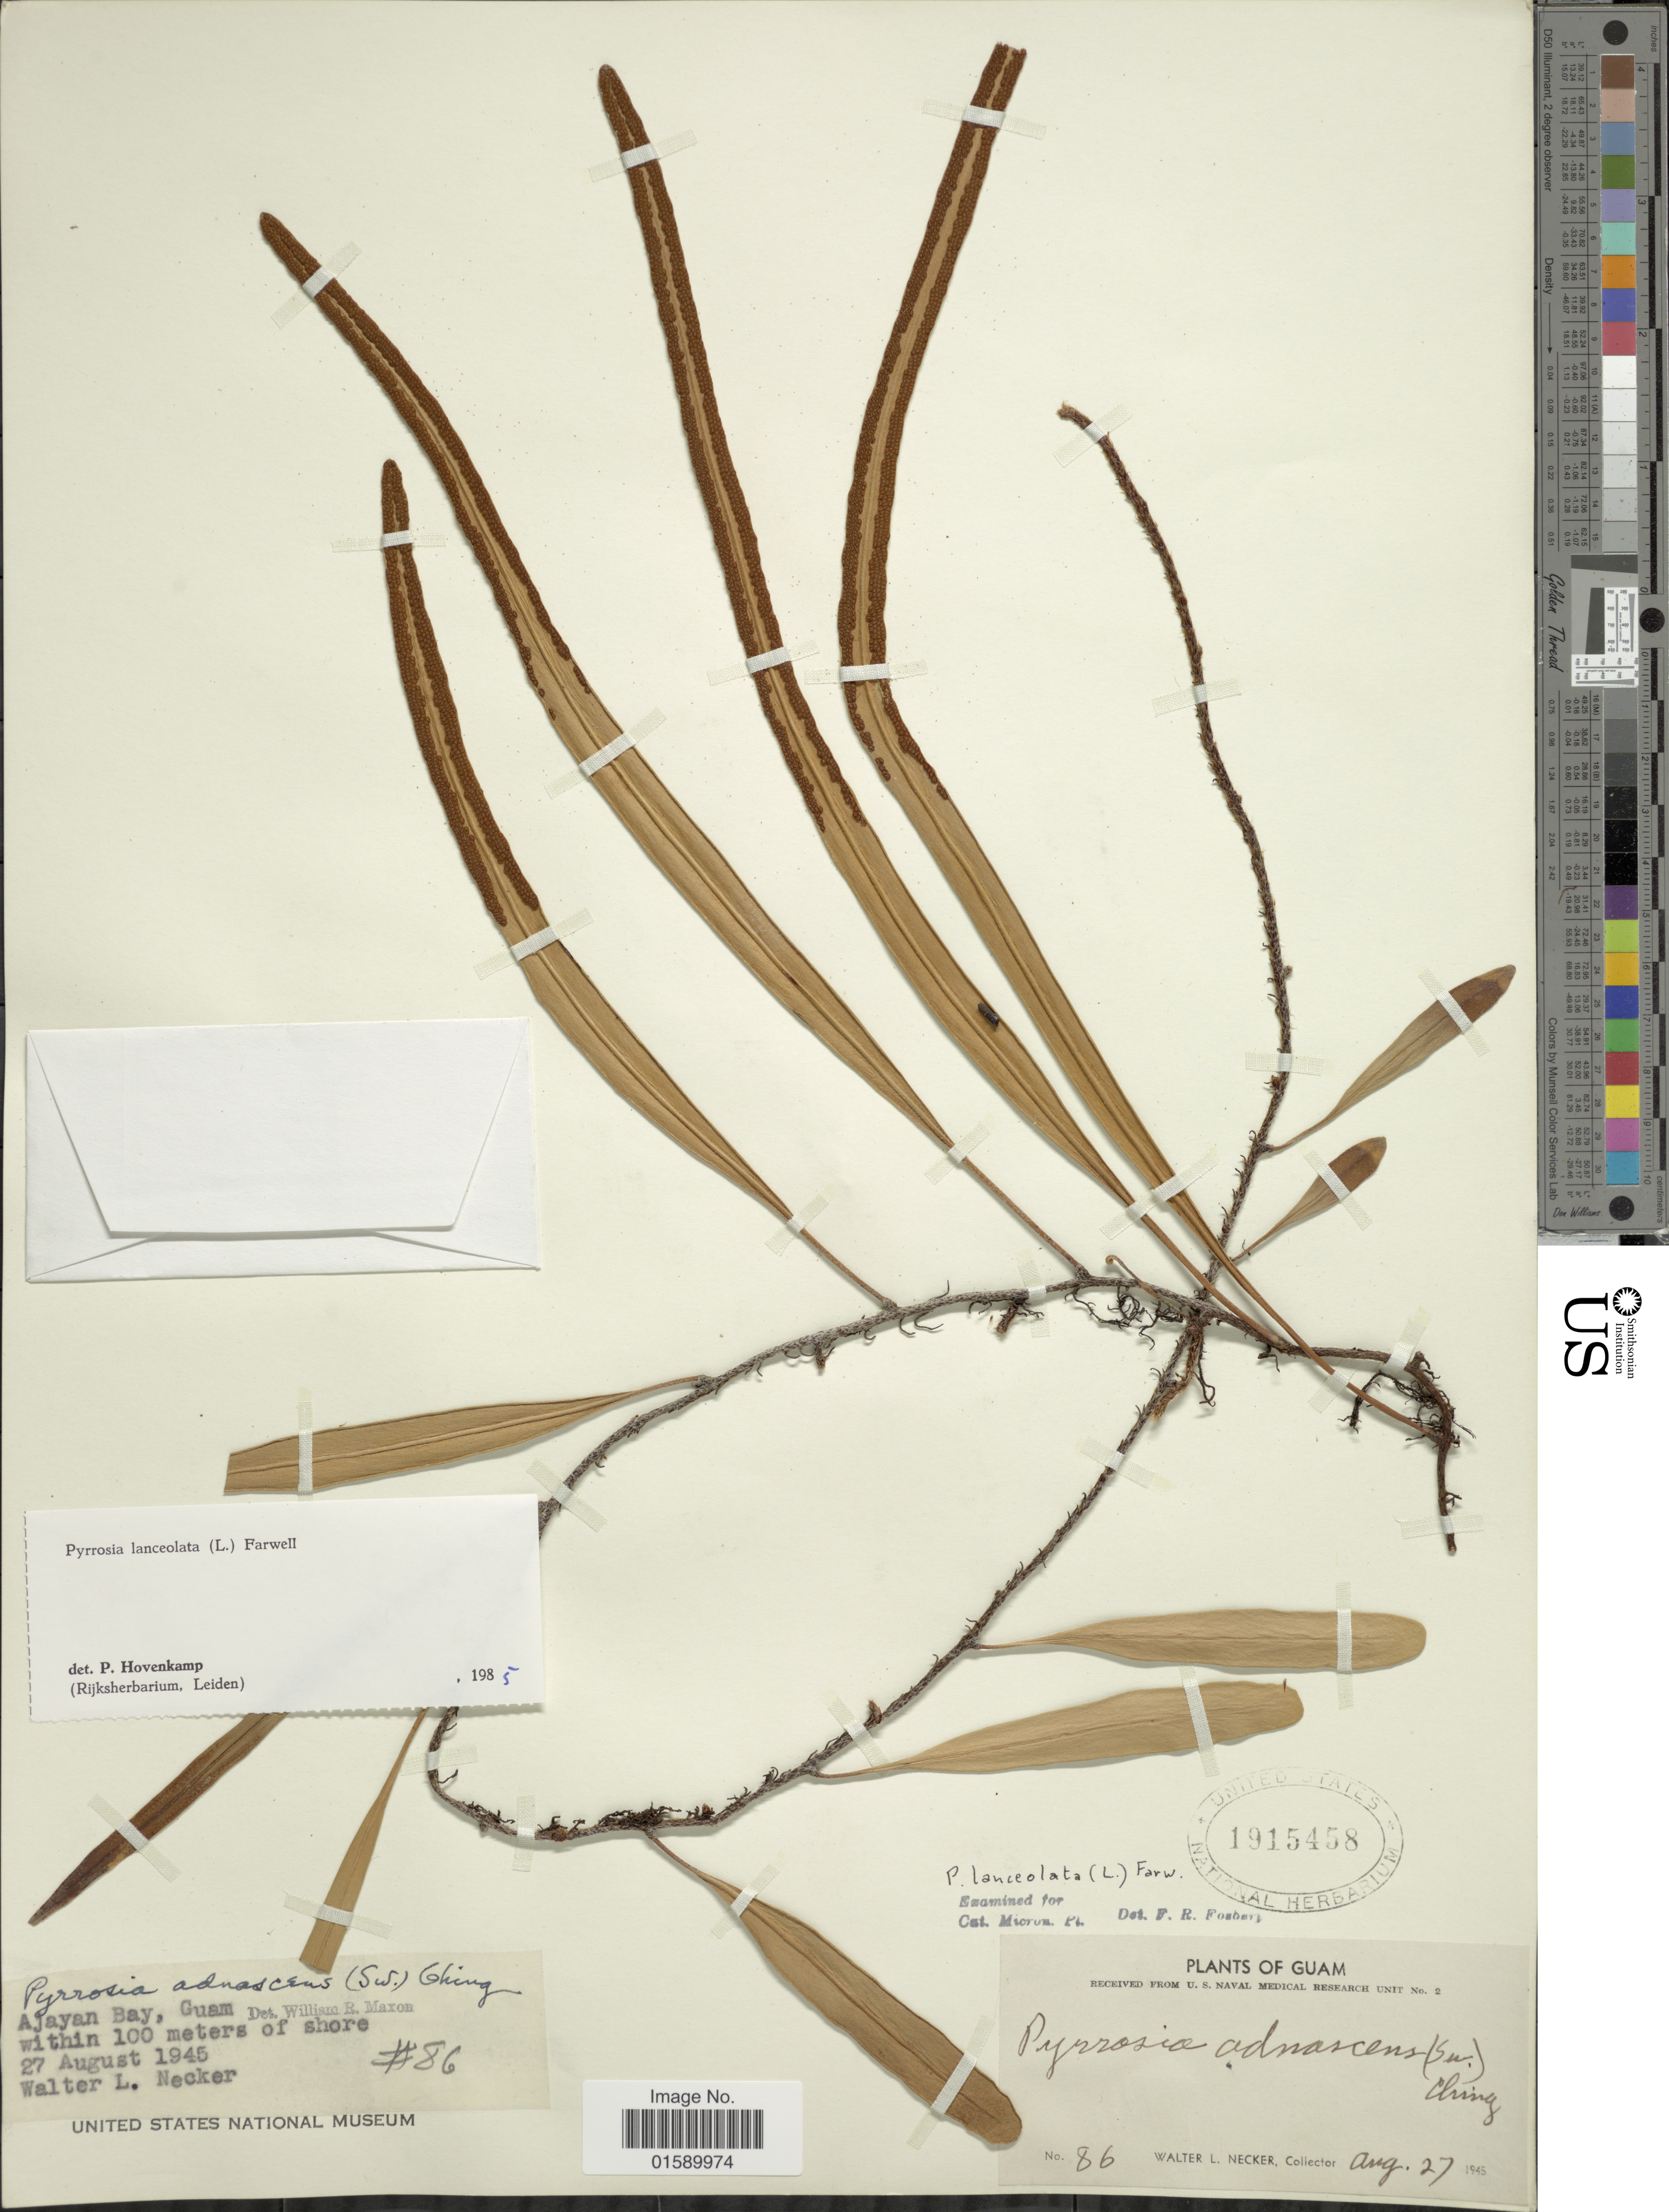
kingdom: Plantae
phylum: Tracheophyta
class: Polypodiopsida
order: Polypodiales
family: Polypodiaceae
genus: Pyrrosia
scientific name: Pyrrosia lanceolata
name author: (L.) Farw.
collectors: W. L. Necker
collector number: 86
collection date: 1945-08-27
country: Guam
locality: Ajavan Bay, Guam.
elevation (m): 100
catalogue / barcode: US 1915458